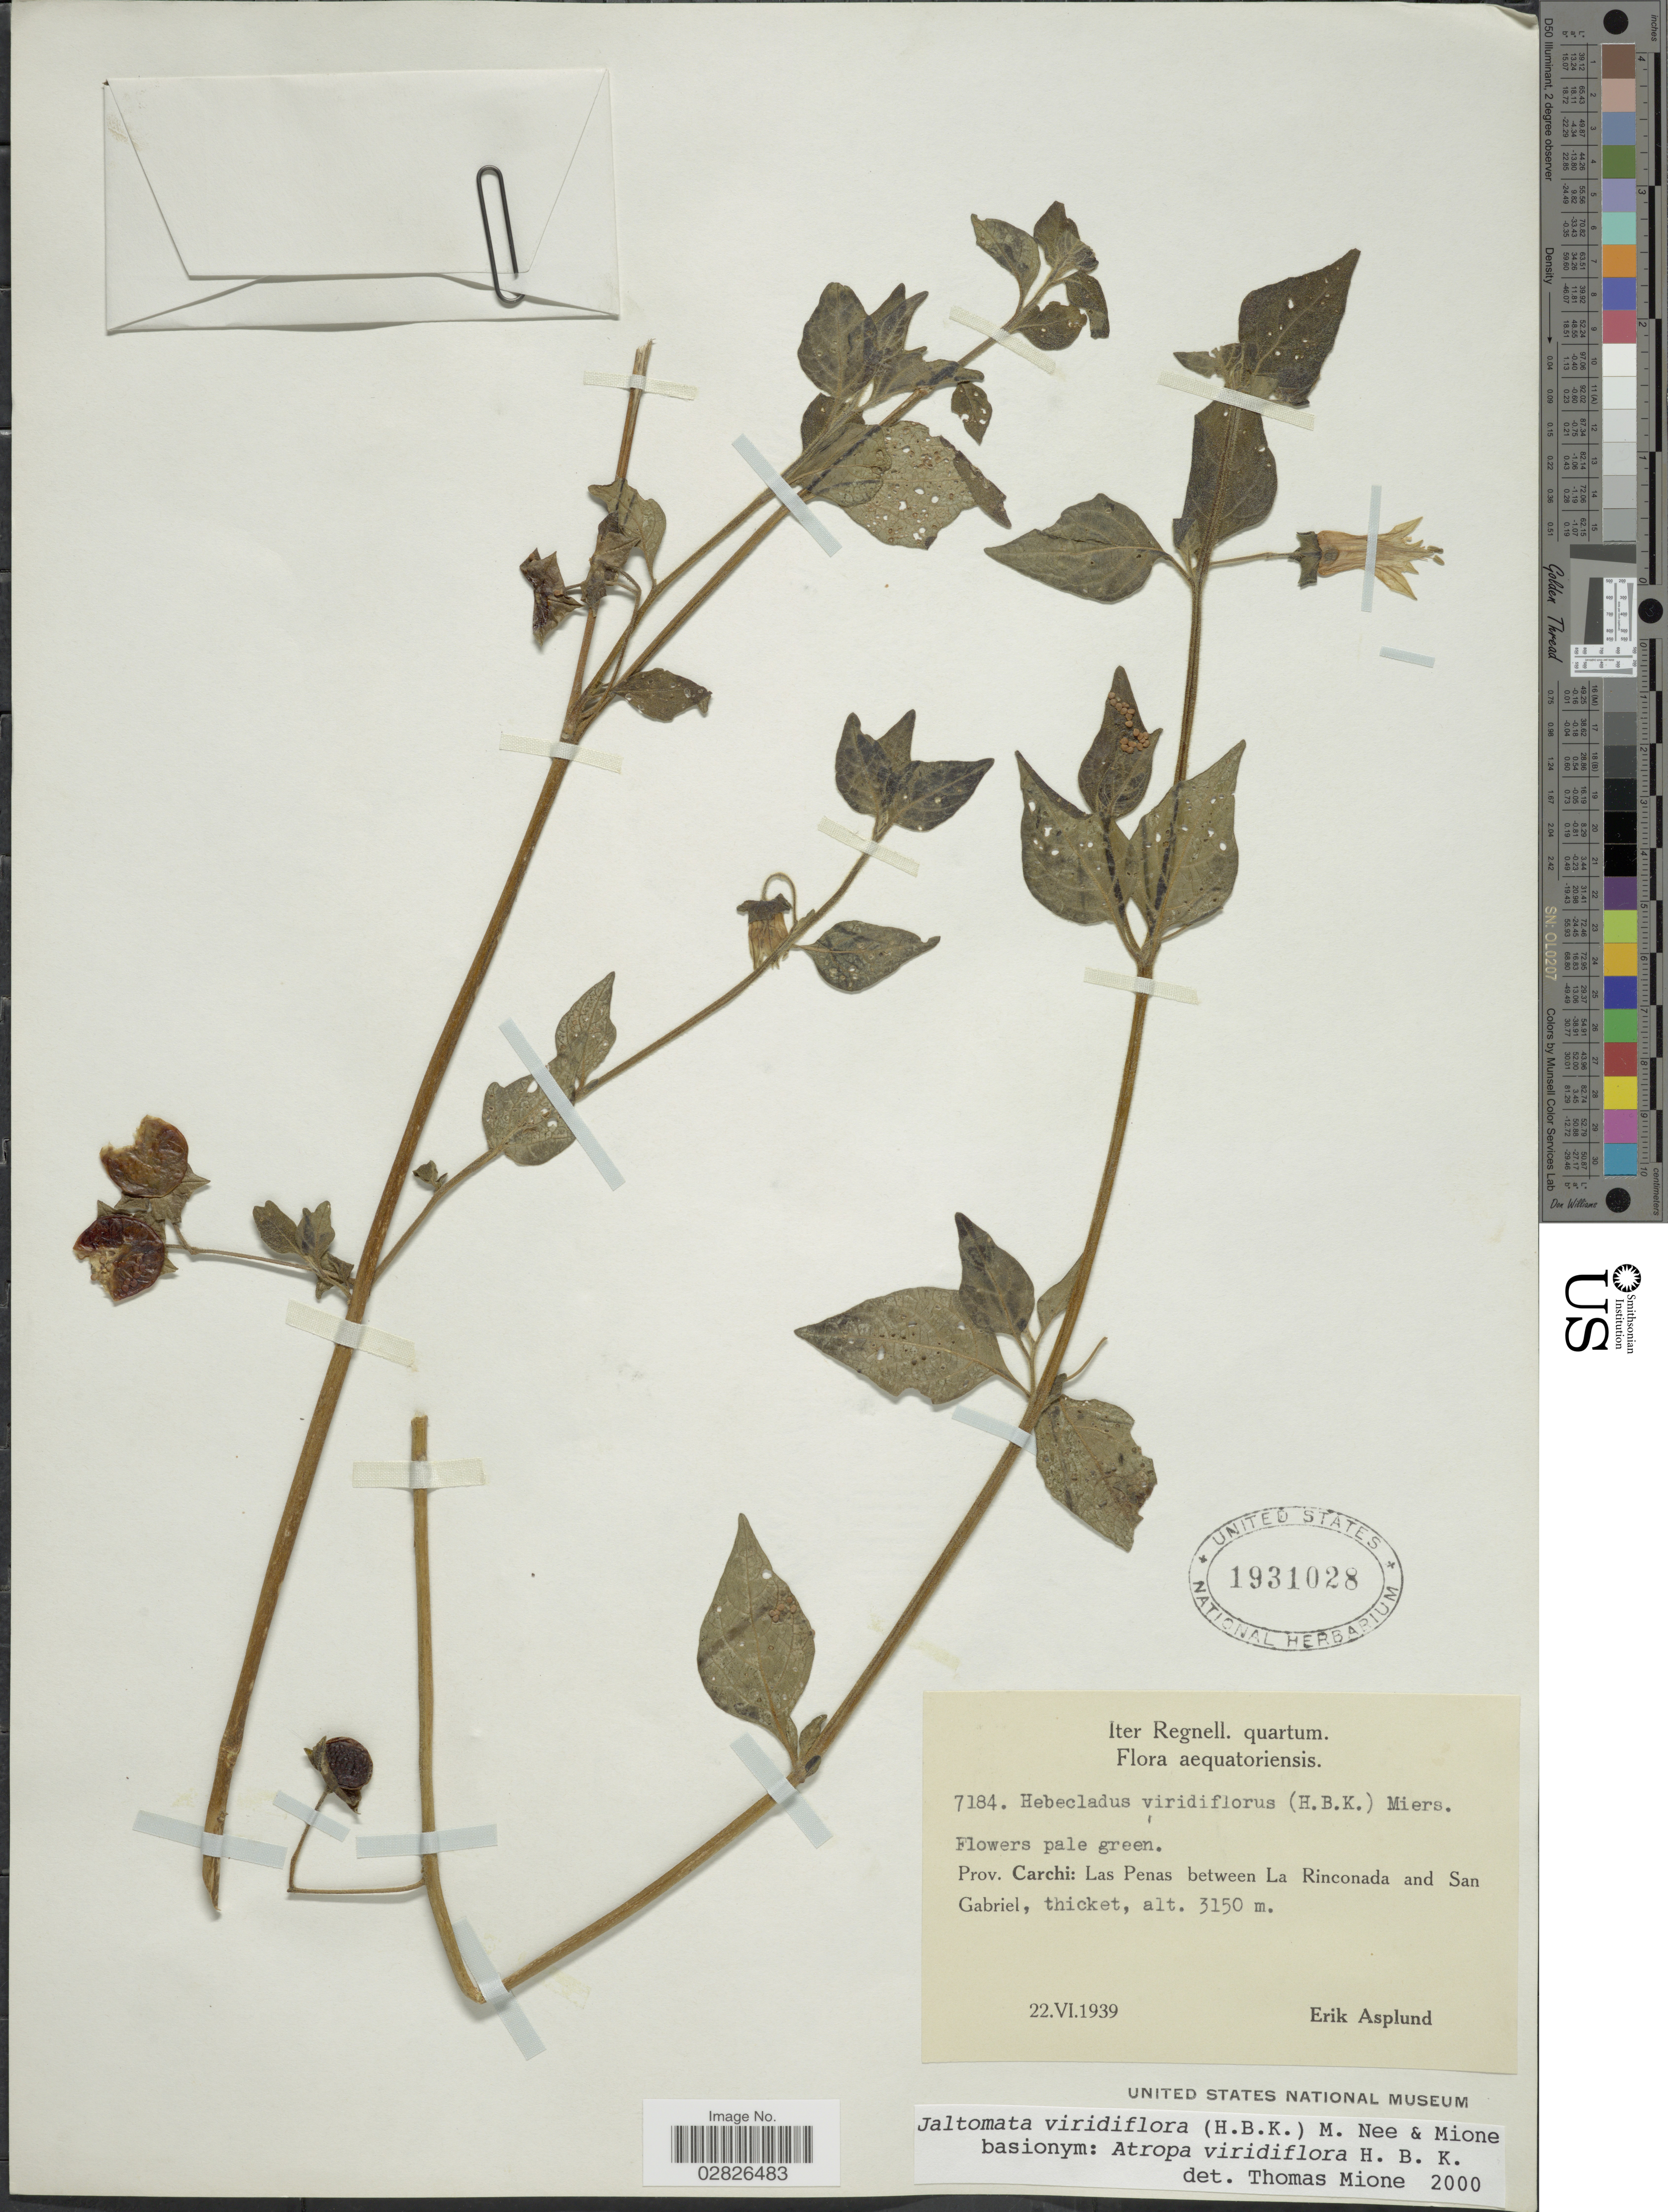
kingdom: Plantae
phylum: Tracheophyta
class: Magnoliopsida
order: Solanales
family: Solanaceae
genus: Jaltomata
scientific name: Jaltomata virdiflora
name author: (Kunth) M. Nee & Mione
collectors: E. Asplund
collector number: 7184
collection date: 1939-06-22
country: Ecuador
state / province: Carchi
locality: Las Penas between La Rinconada and San Gabriel.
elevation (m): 3150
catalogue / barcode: US 1931028